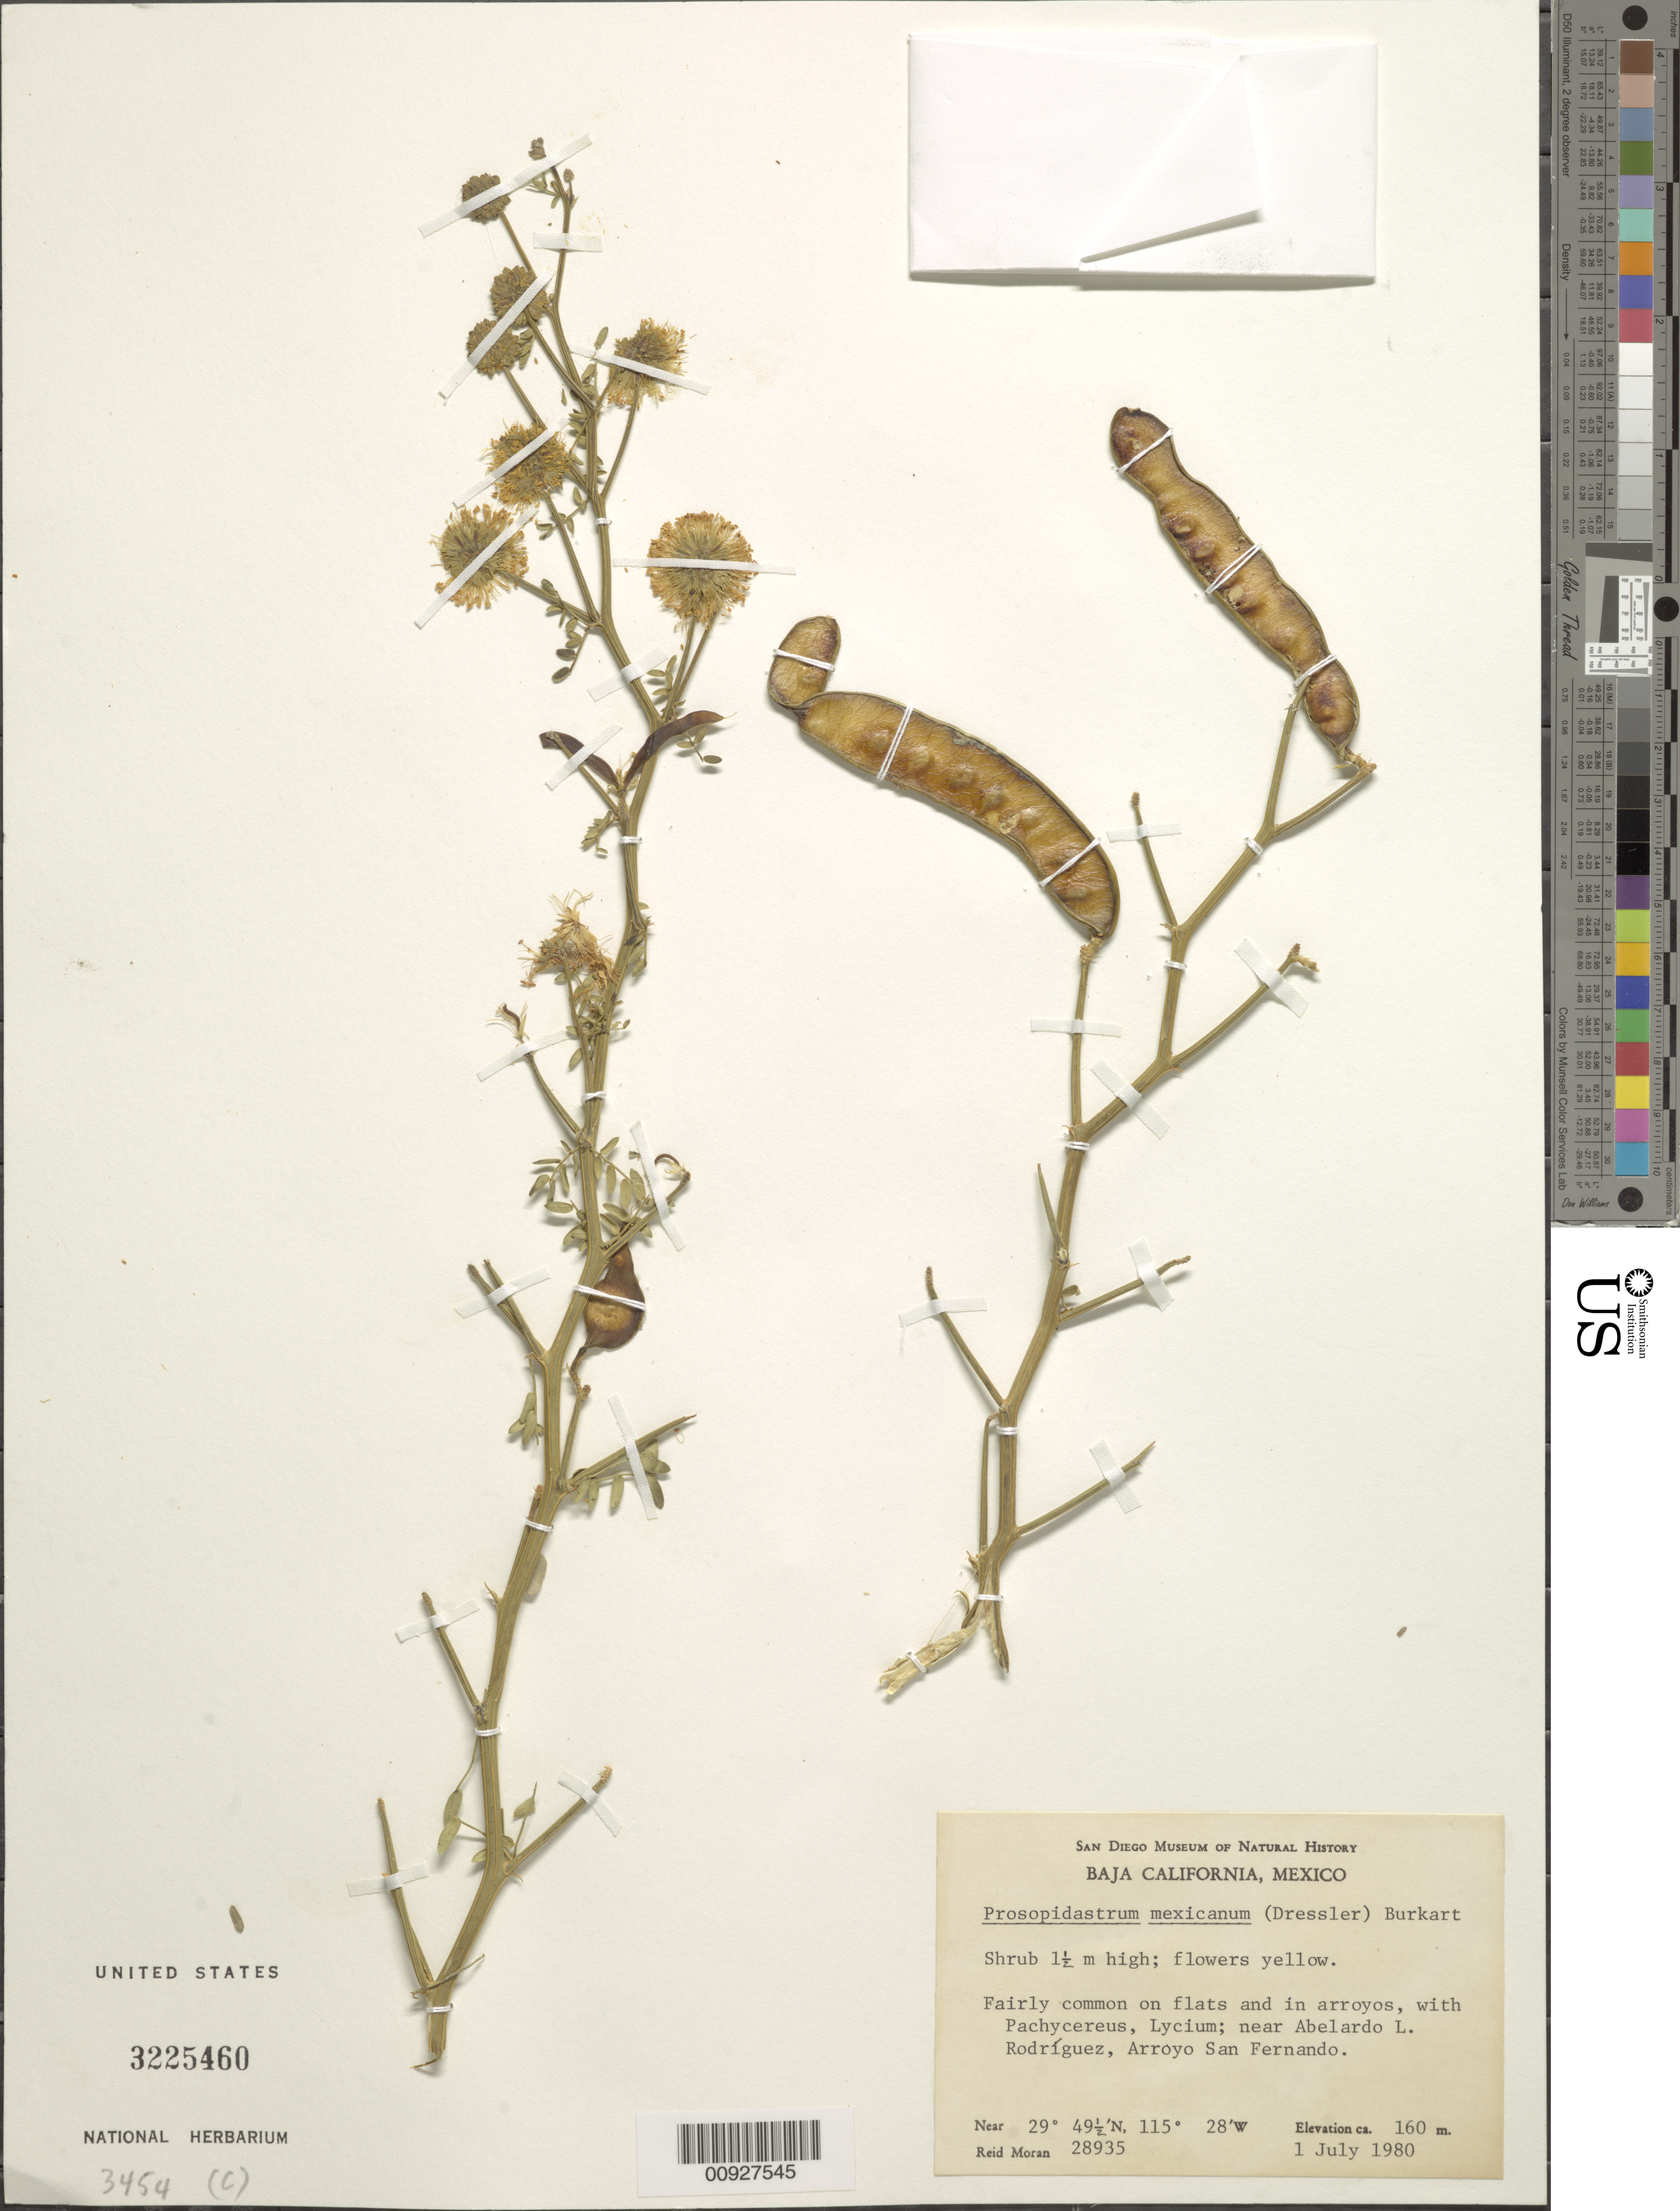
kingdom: Plantae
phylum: Tracheophyta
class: Magnoliopsida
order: Fabales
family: Fabaceae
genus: Prosopidastrum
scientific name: Prosopidastrum mexicanum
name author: (Dressler) Burkart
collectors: R. V. Moran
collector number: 28935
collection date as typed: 01 Jul 1980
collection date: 1980-07-01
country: Mexico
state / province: Baja California Norte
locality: Near Abelardo L. Rodríguez, Arroyo San Fernando. Baja California.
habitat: Fairly common on flats and in arroyos, with Pachycereus, Lycium.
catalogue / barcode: US 3225460